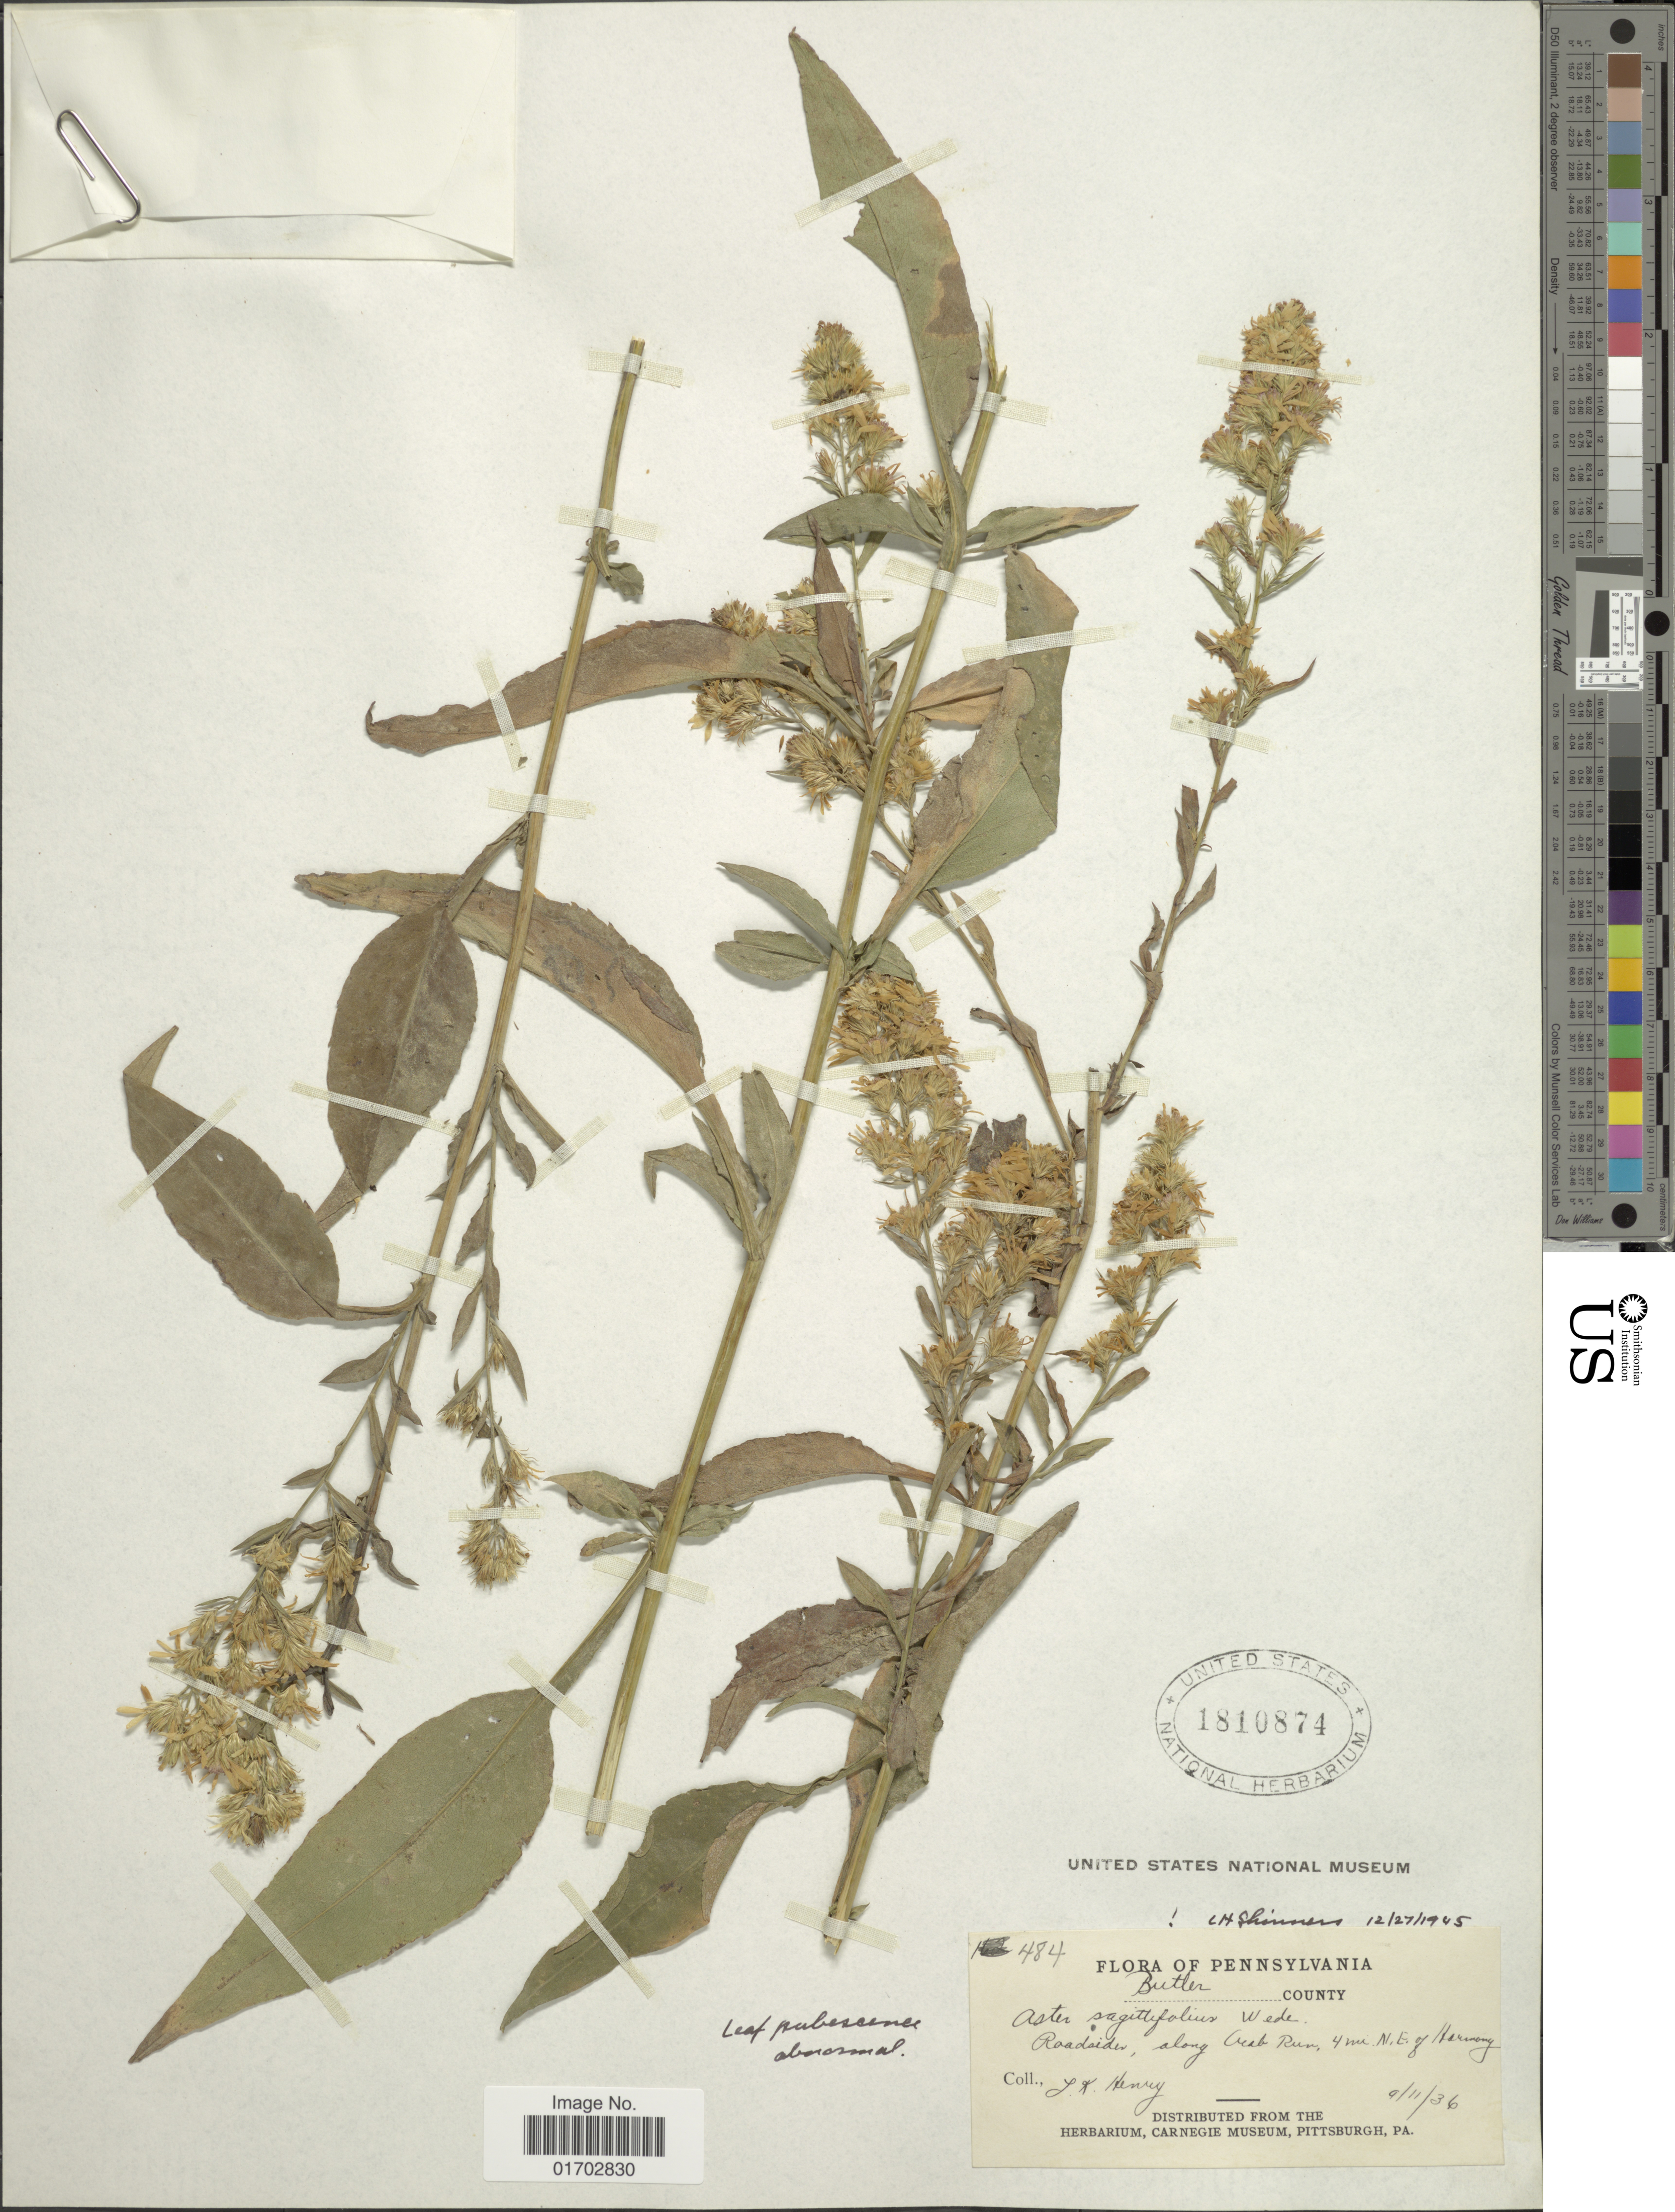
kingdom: Plantae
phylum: Tracheophyta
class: Magnoliopsida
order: Asterales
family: Asteraceae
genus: Symphyotrichum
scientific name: Symphyotrichum sagittifolium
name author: (Wedem. ex Willd.) G.L. Nesom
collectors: J. K. Henry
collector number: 484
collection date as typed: Transcribed d/m/y: 11/9/36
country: United States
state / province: Pennsylvania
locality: Butler County, roadside, along Crab Run, 4 mi. N.E. of Harmony.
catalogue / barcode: US 1810874